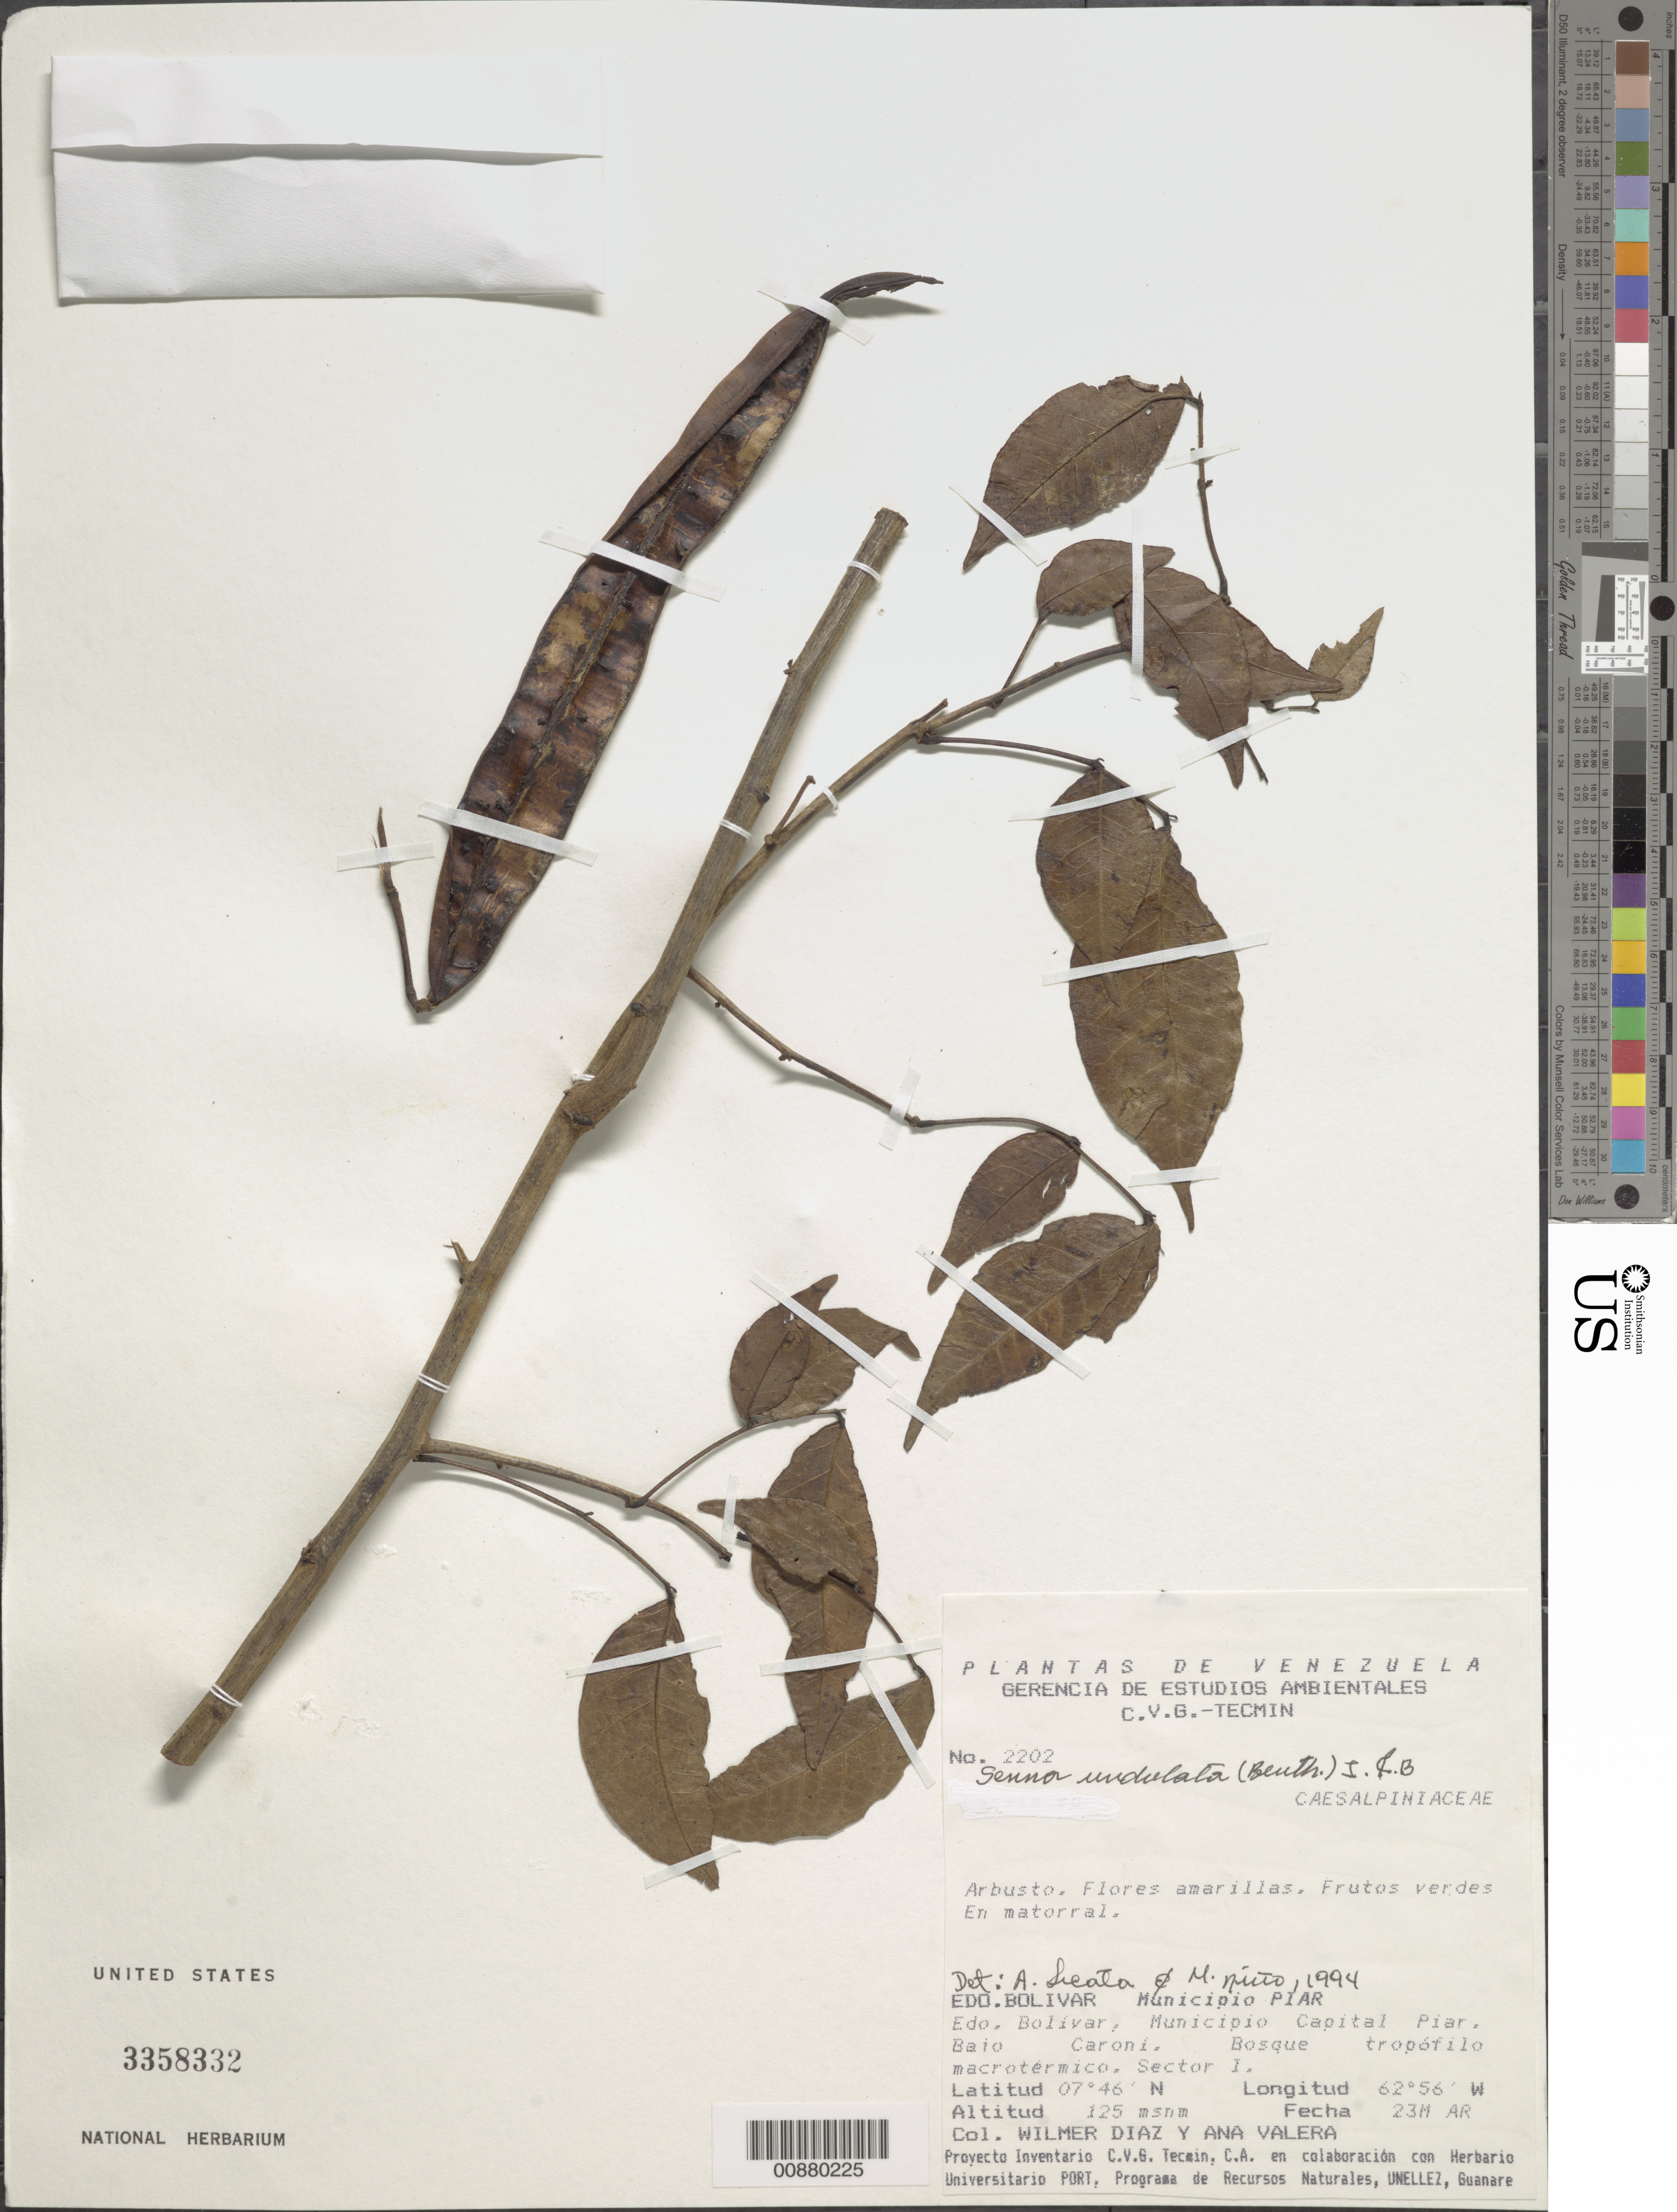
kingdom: Plantae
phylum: Tracheophyta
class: Magnoliopsida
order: Fabales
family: Fabaceae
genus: Senna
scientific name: Senna undulata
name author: (Benth.) H.S. Irwin & Barneby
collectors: W. Díaz P. & A. Valera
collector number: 2202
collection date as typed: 23-Mar-94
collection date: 1994-03-23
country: Venezuela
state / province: Bolívar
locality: Mun. Piar, Mun. Capital Piar, Bajo Caroní, Sector I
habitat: Matorral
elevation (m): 125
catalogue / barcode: US 3358332